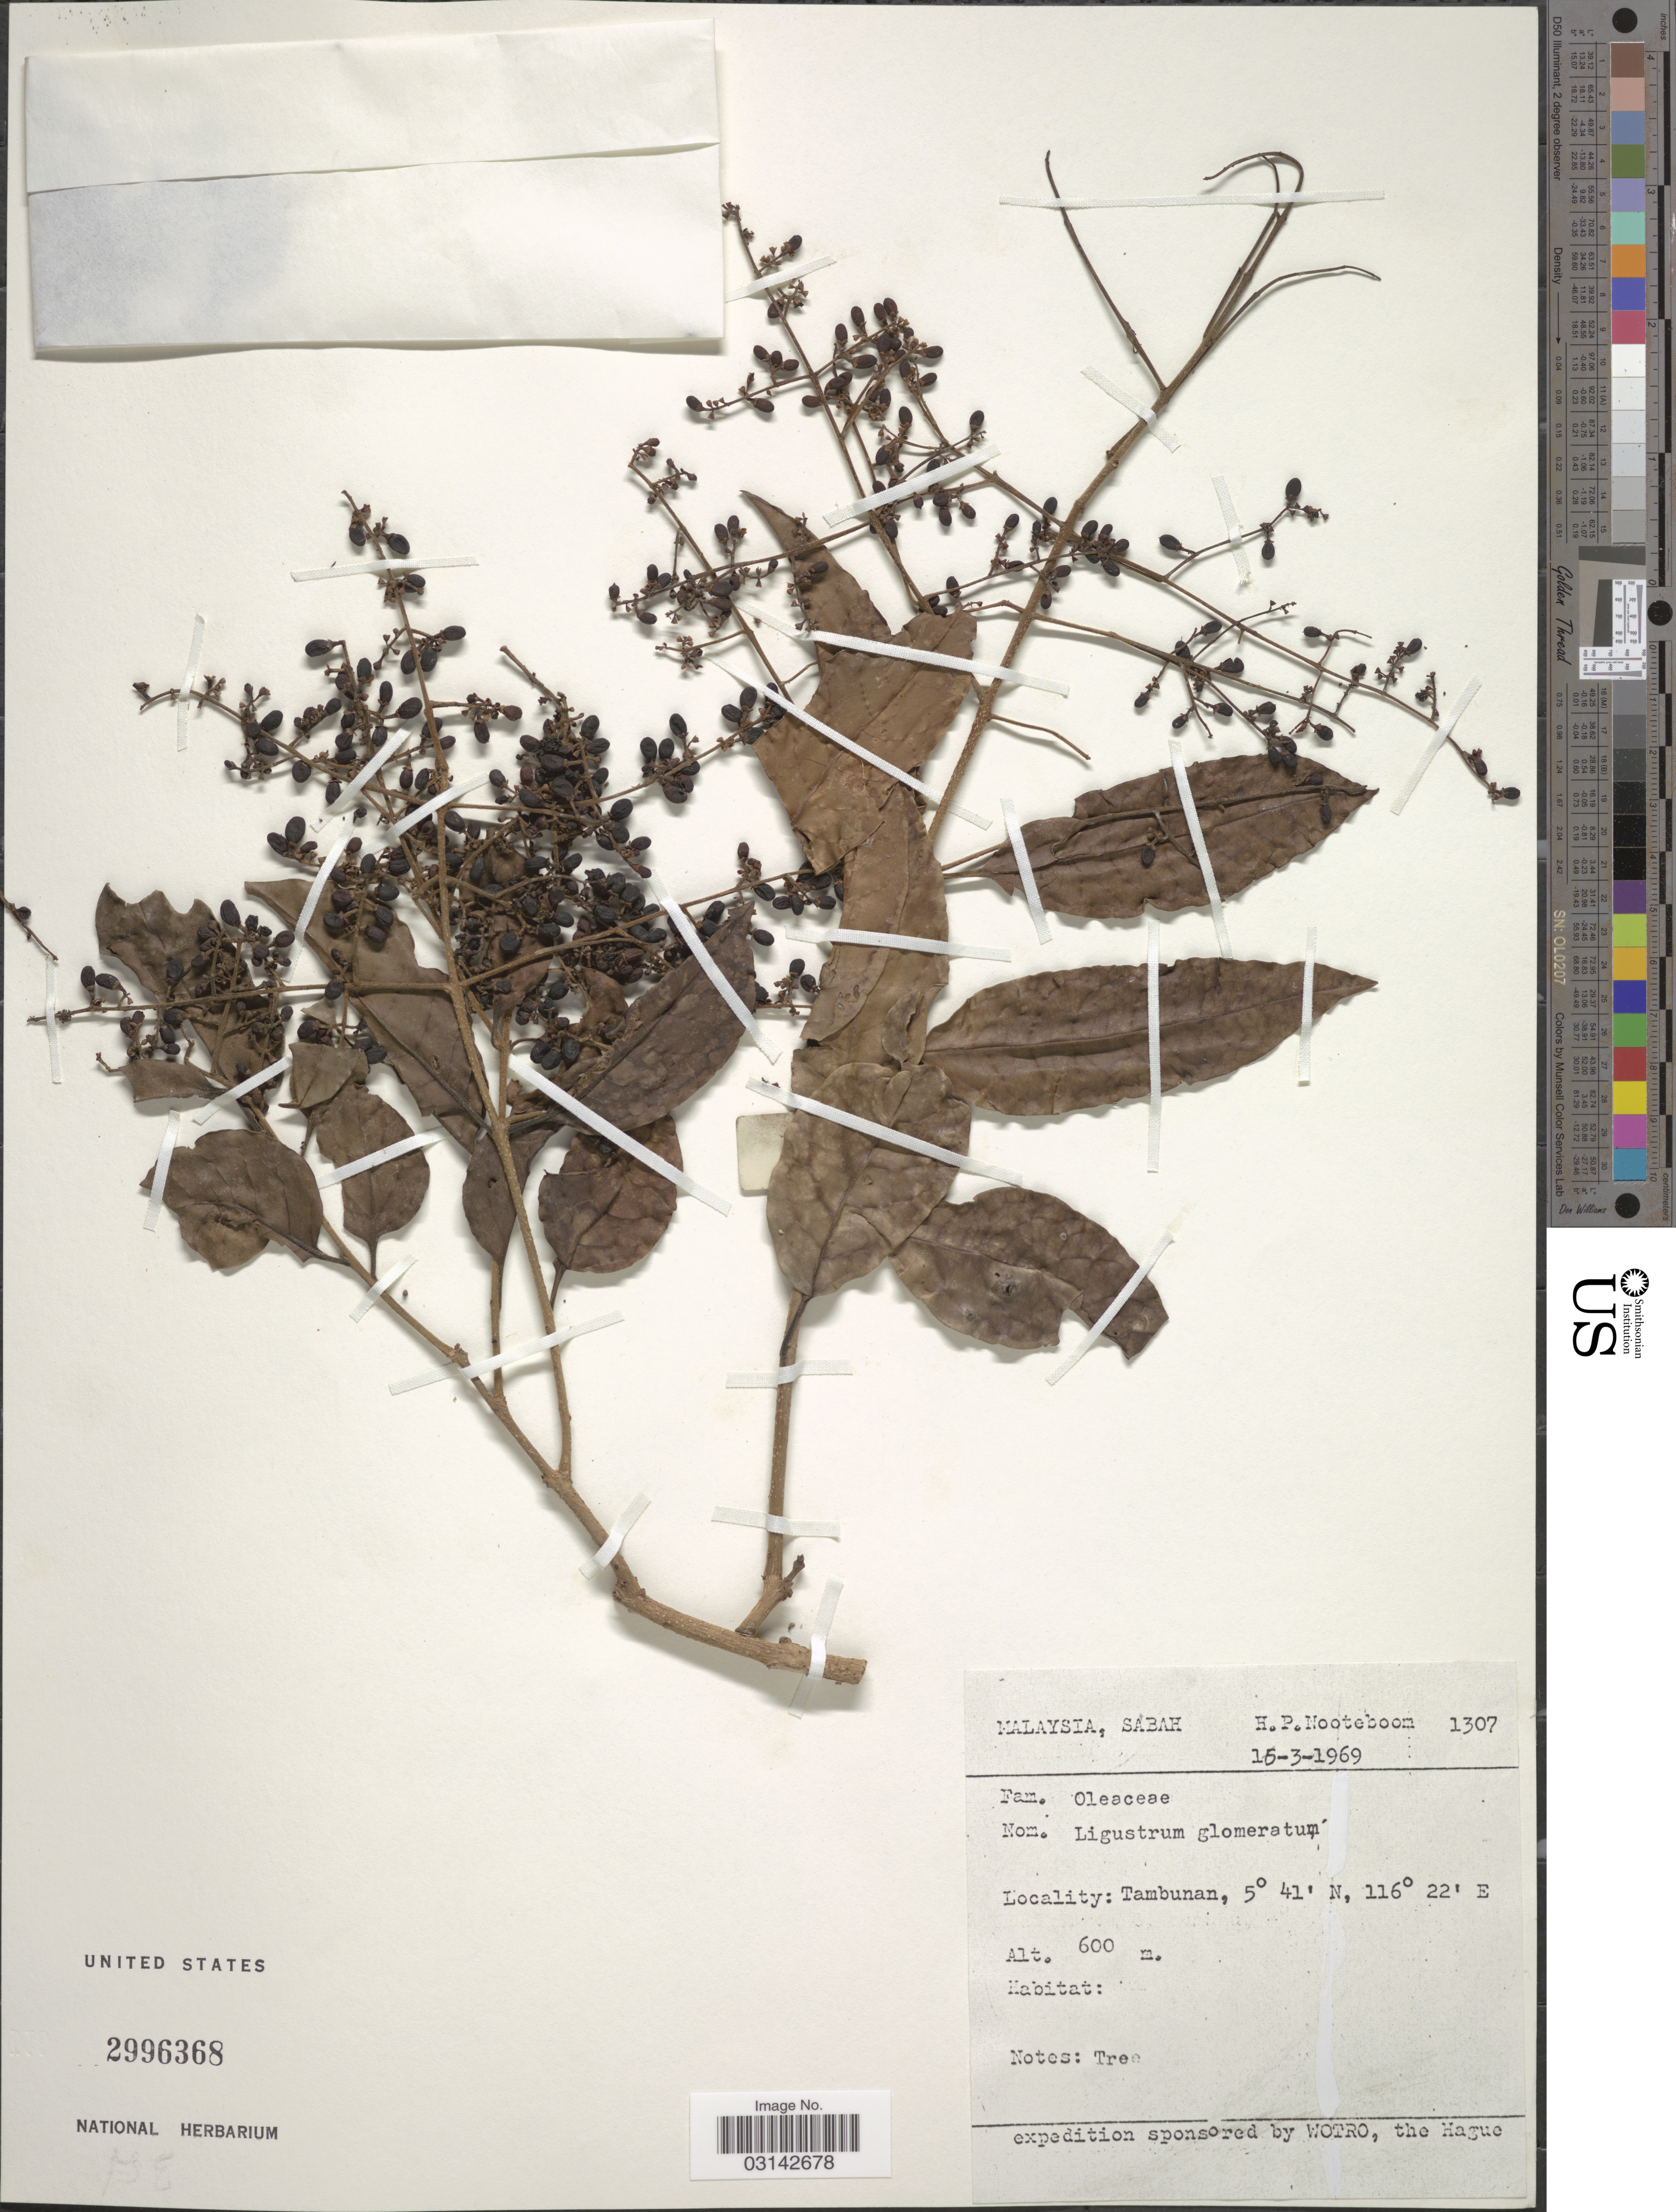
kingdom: Plantae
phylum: Tracheophyta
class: Magnoliopsida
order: Lamiales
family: Oleaceae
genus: Ligustrum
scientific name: Ligustrum glomeratum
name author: Blume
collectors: H. P. Nooteboom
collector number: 1307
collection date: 1969-03-16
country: Malaysia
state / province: Sabah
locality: Tambunan.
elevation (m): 600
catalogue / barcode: US 2996368